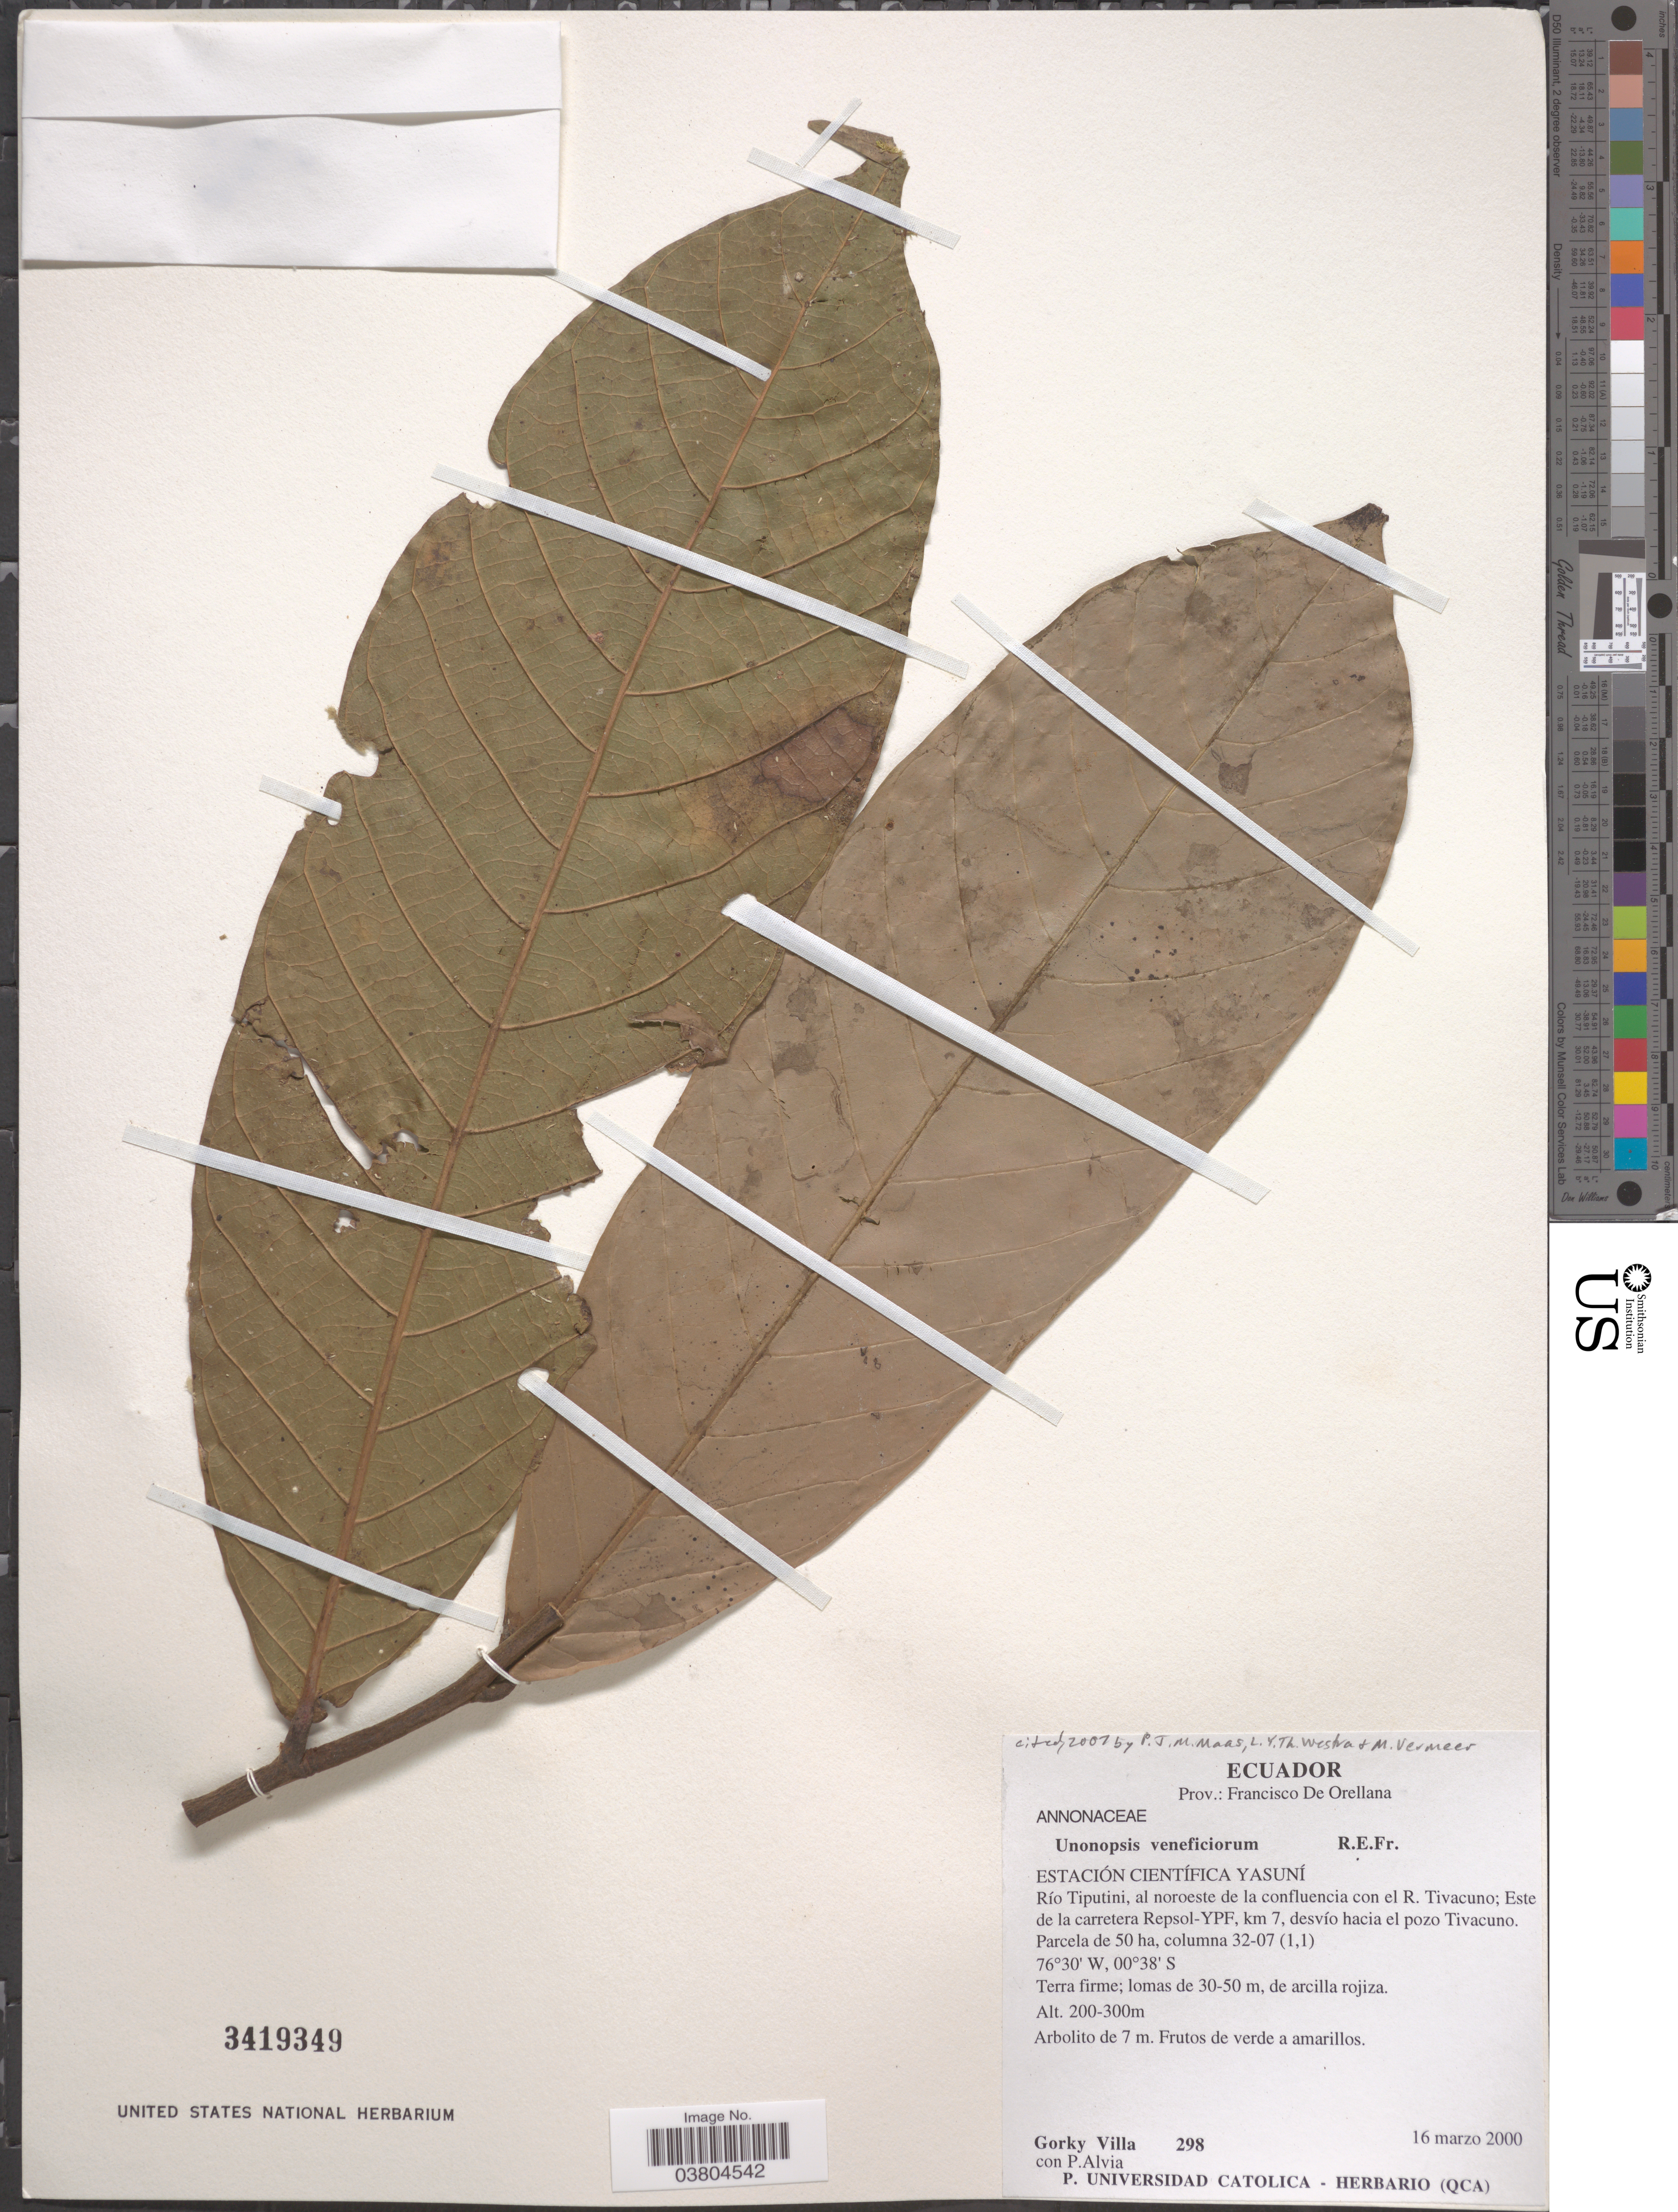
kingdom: Plantae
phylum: Tracheophyta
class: Magnoliopsida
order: Magnoliales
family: Annonaceae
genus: Unonopsis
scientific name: Unonopsis veneficiorum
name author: (Mart.) R.E. Fr.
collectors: G. Villa & L. Velez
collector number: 298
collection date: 2000-03-16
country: Ecuador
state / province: Orellana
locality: Prov.: Francisco de Orellana. ESTACIÓN CIENTÍFICA YASUNÍ. Río Tiputini, al noroeste de la confluencia con el R. Tivacuno; Este de la carretera Respol-YPF, km 7 desvío hacia el pozo Tivacuno. Parcela de 50 ha, columna 32-07 (1,1).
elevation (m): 200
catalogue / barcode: US 3419349